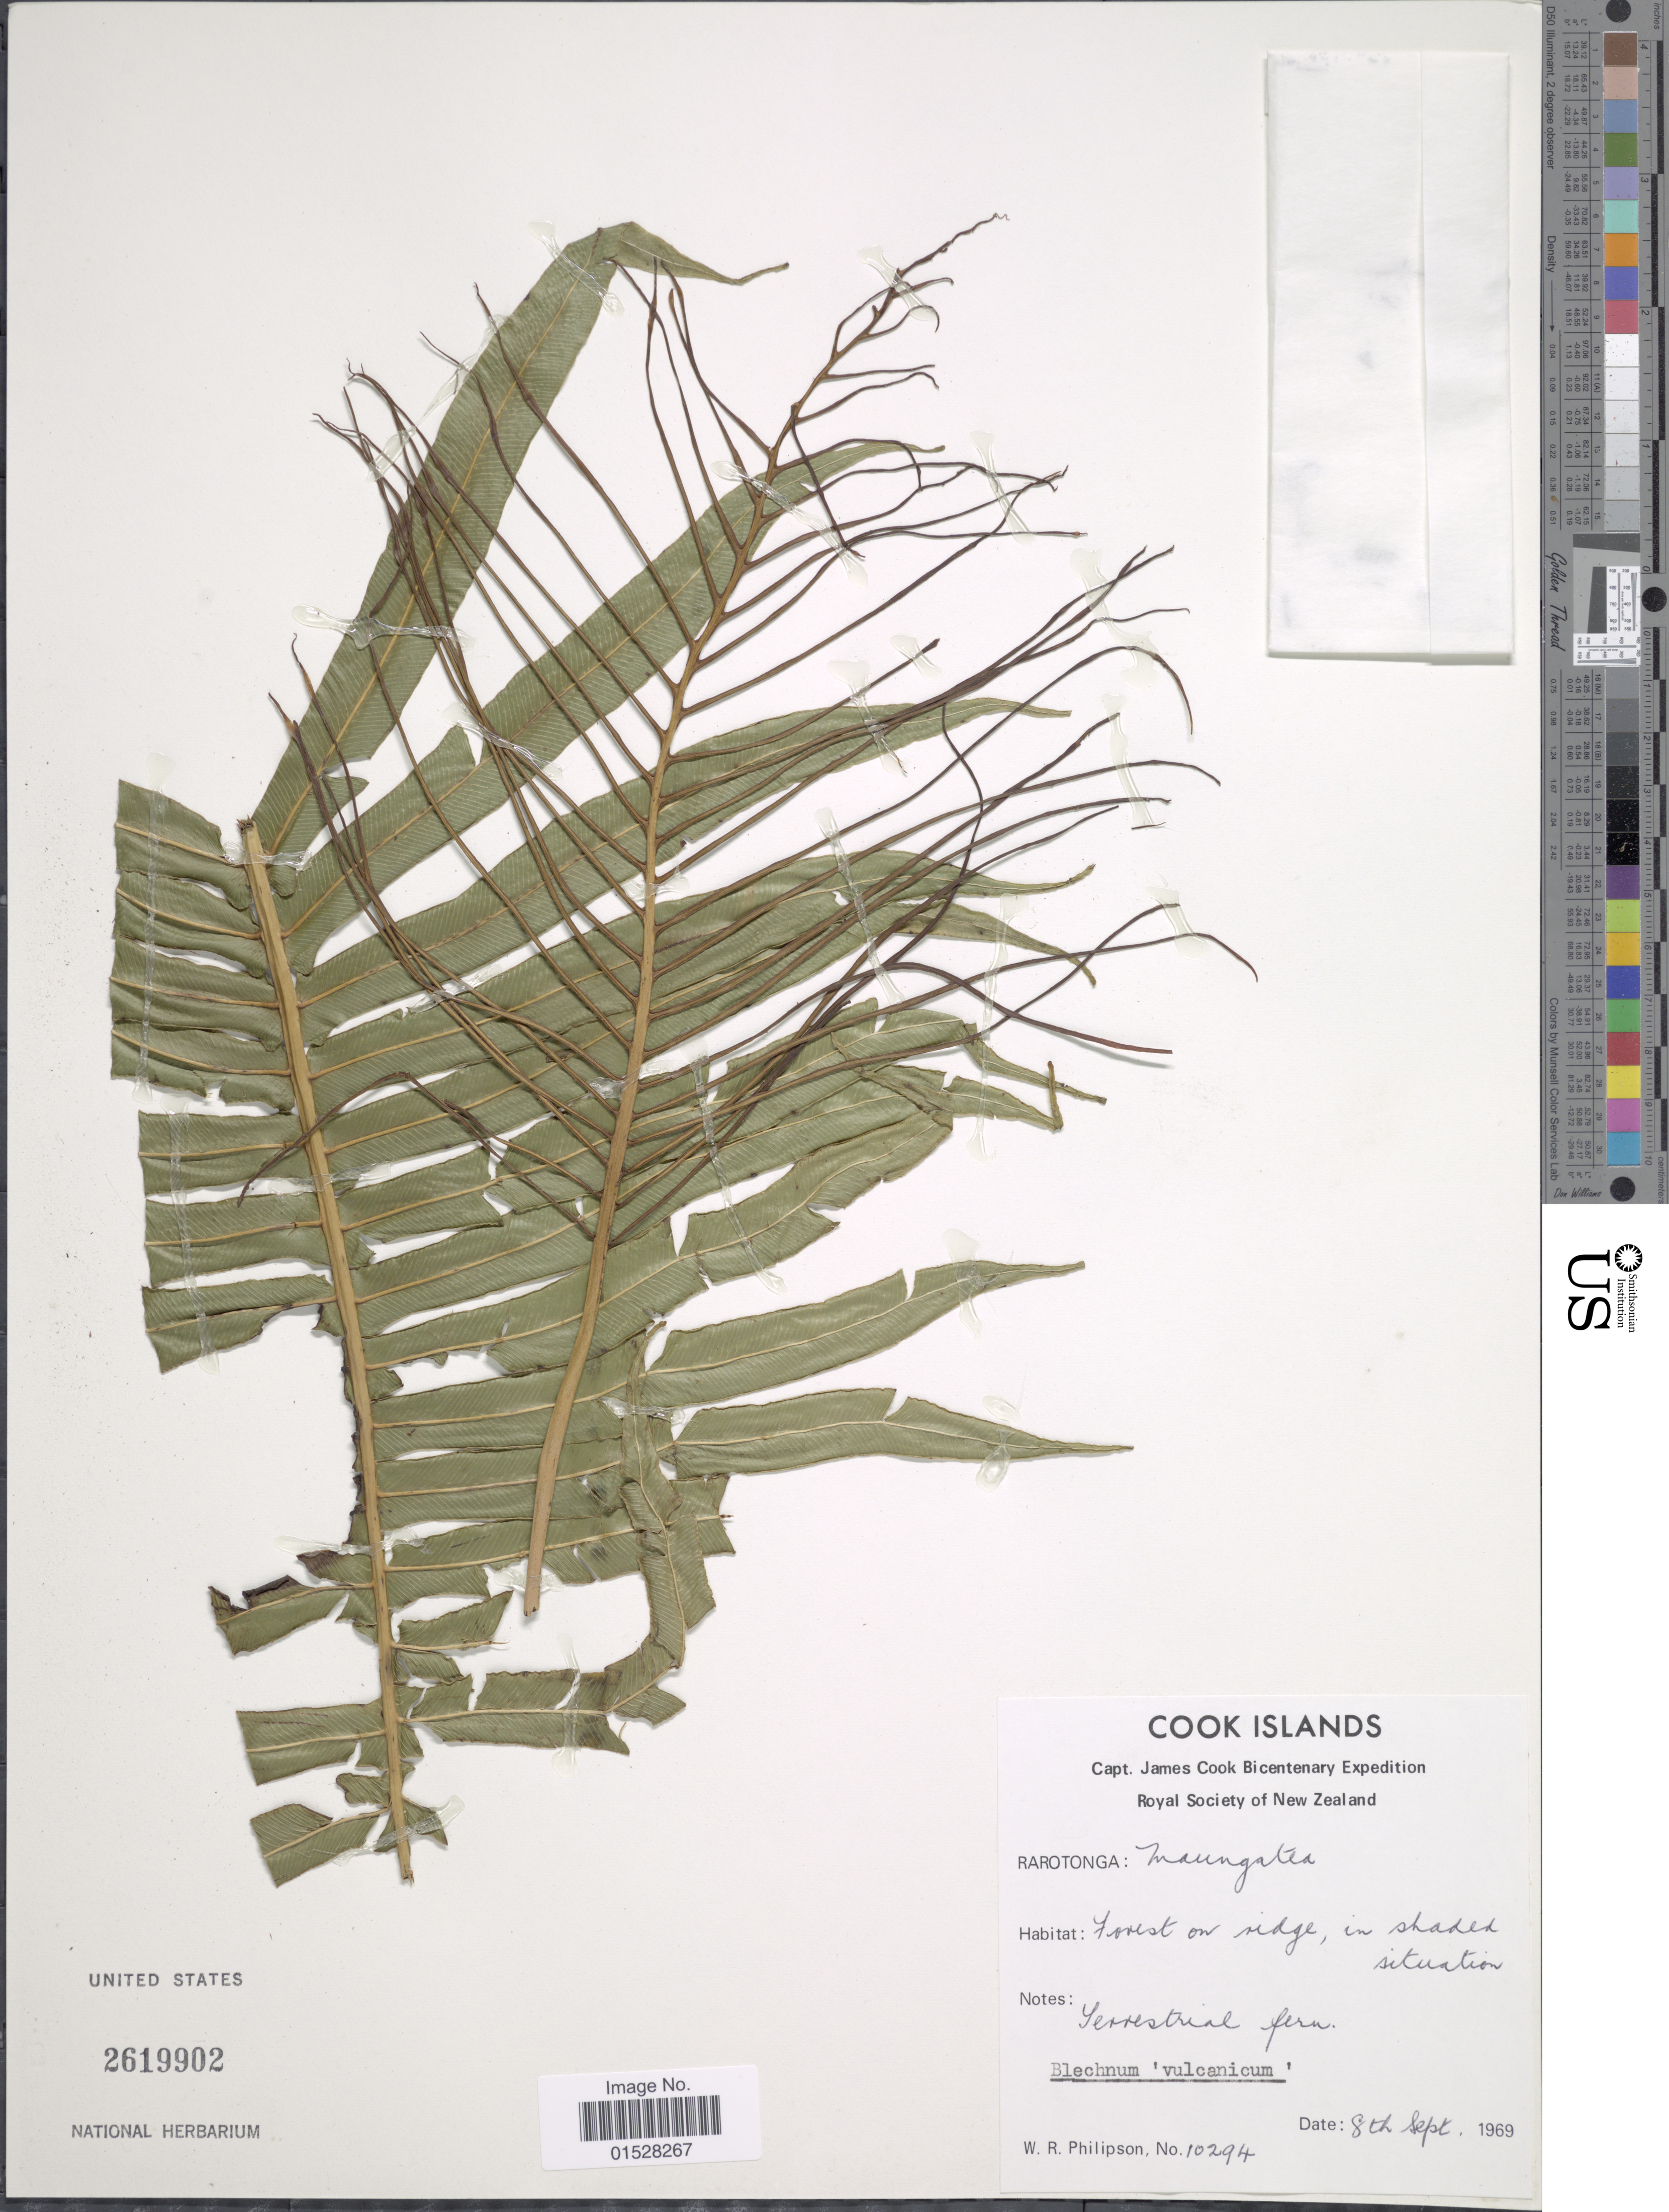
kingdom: Plantae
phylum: Tracheophyta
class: Polypodiopsida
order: Polypodiales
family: Blechnaceae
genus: Blechnum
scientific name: Blechnum vulcanicum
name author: (Blume) Kuhn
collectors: W. R. Philipson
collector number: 10294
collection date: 1969-09-08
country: Cook Islands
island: Rarotonga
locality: Rarotonga: Maungatea.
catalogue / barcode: US 2619902